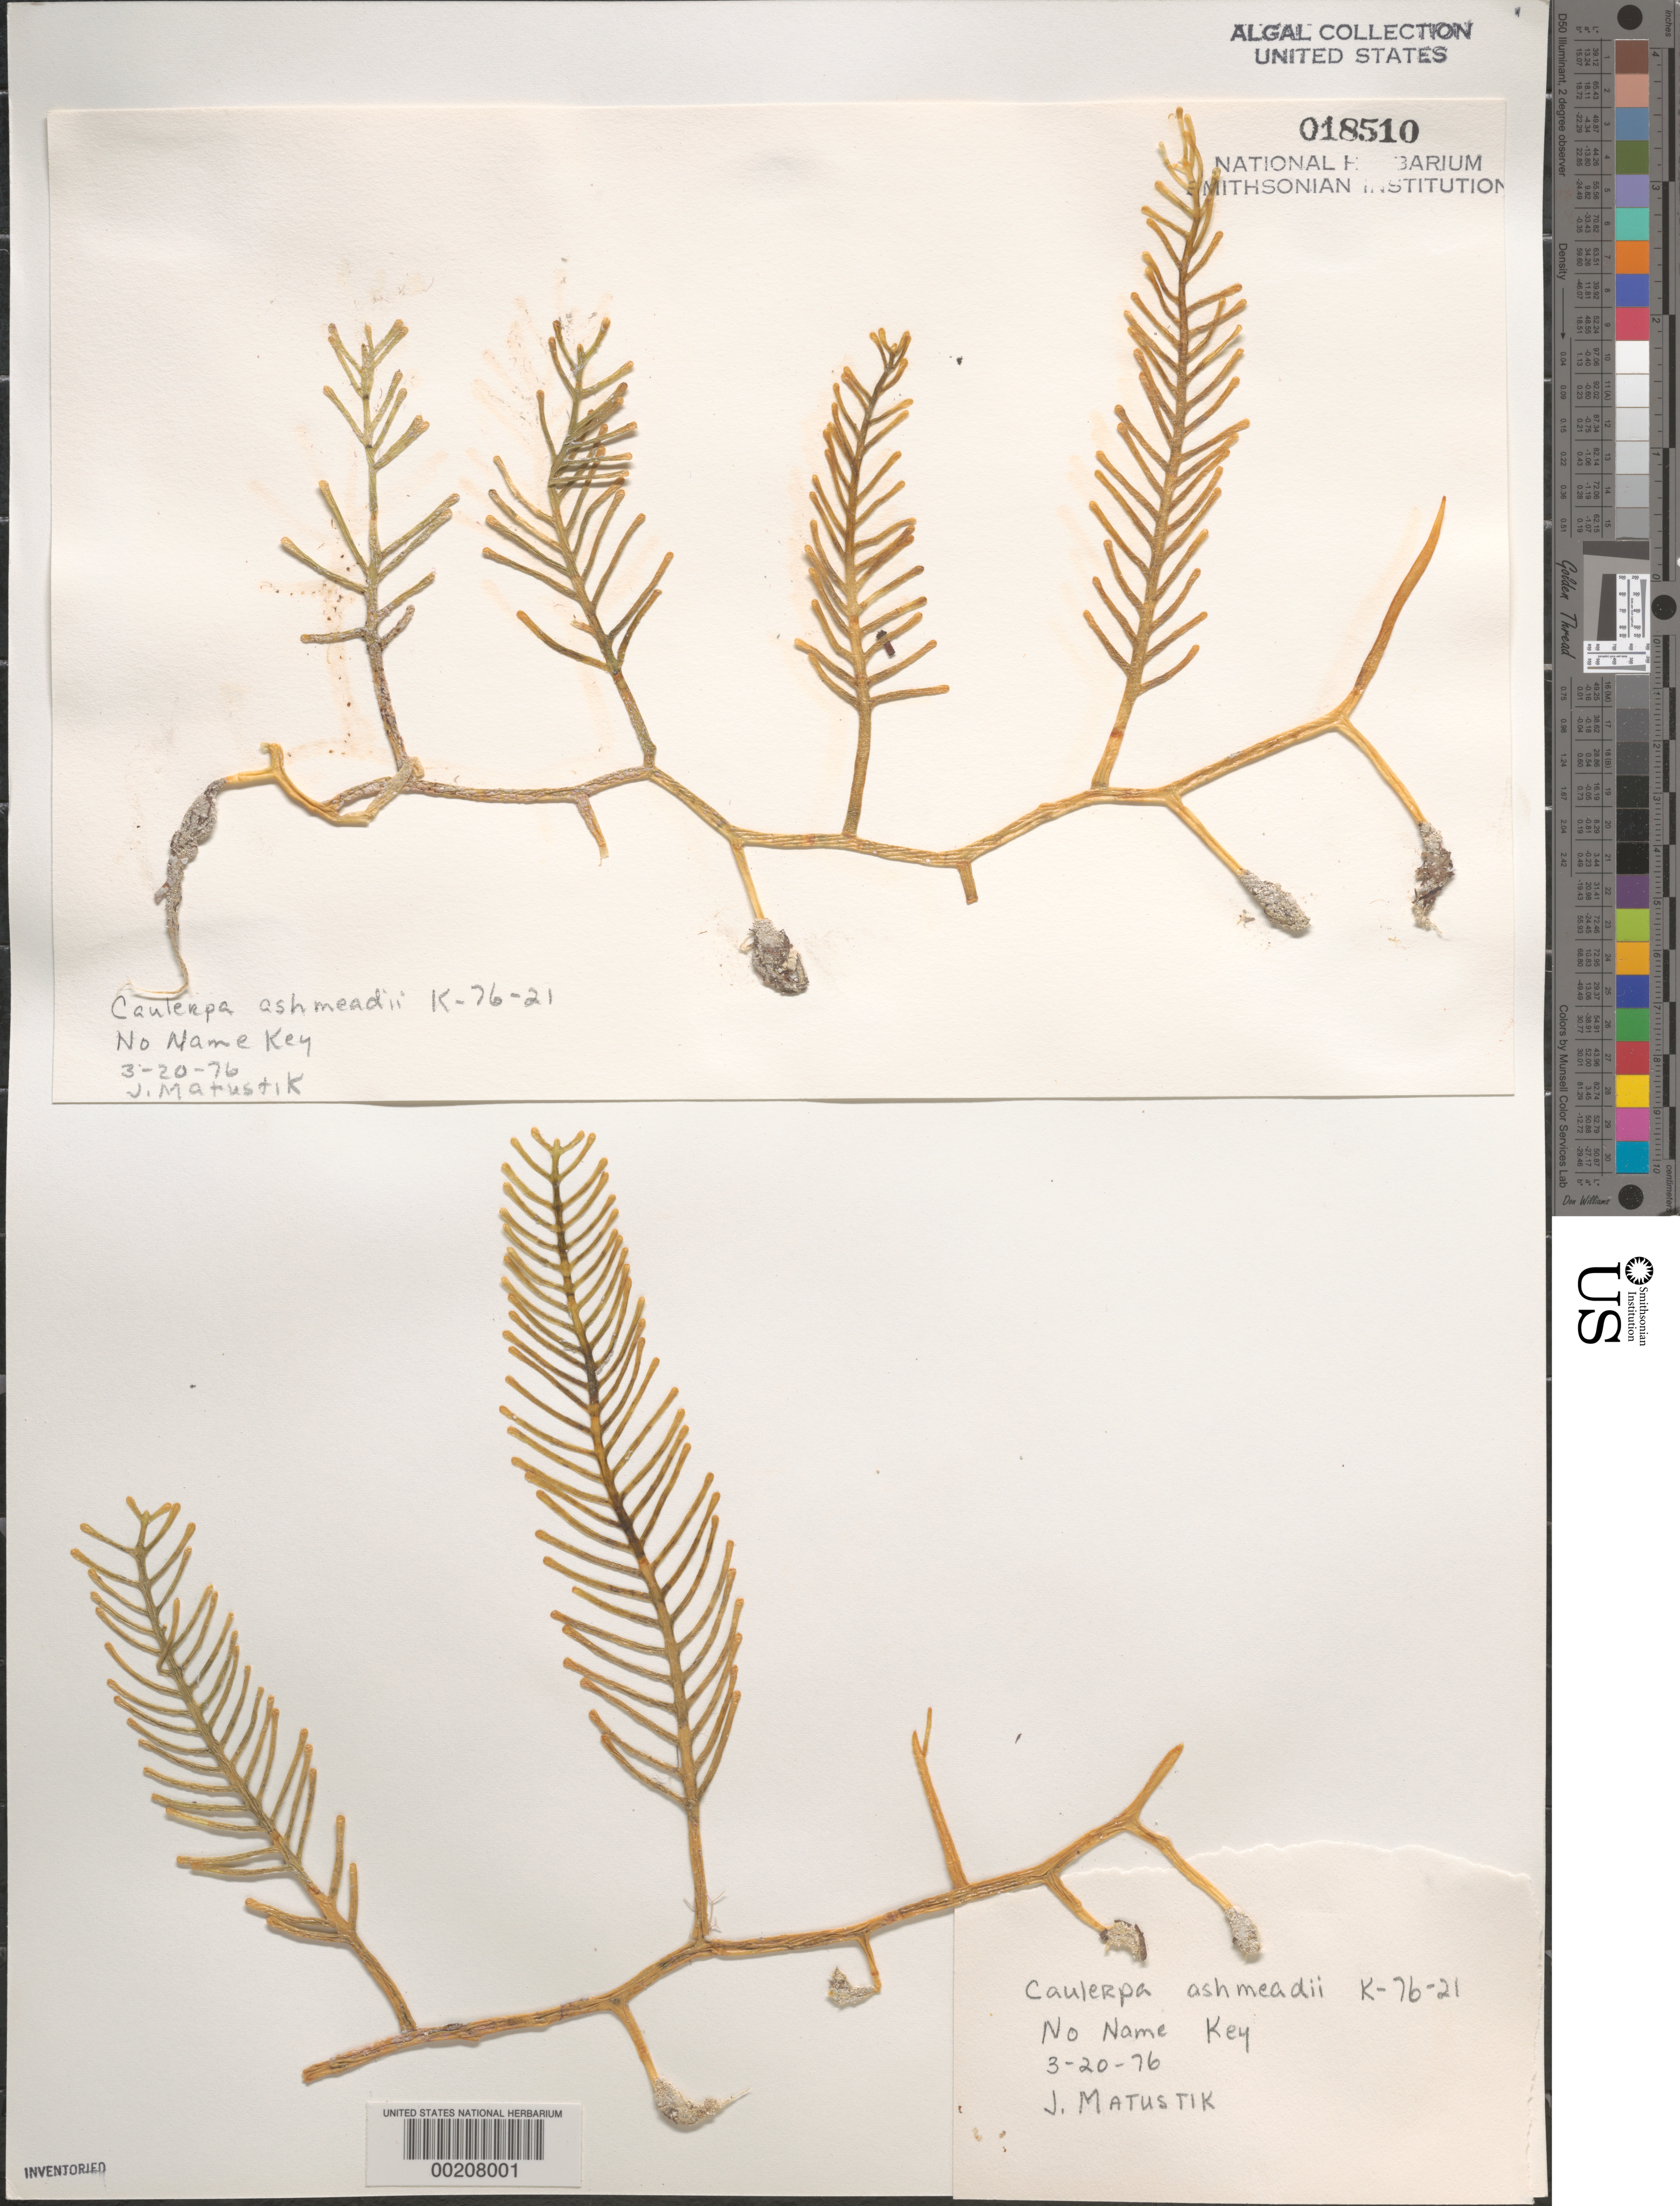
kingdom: Plantae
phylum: Chlorophyta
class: Ulvophyceae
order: Bryopsidales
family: Caulerpaceae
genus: Caulerpa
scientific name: Caulerpa ashmeadii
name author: Harv.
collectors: J. Matustik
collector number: K-76-21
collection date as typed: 20 Mar 1976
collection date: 1976-03-20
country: United States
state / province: Florida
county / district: Monroe County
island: No Name Key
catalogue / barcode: US 18510